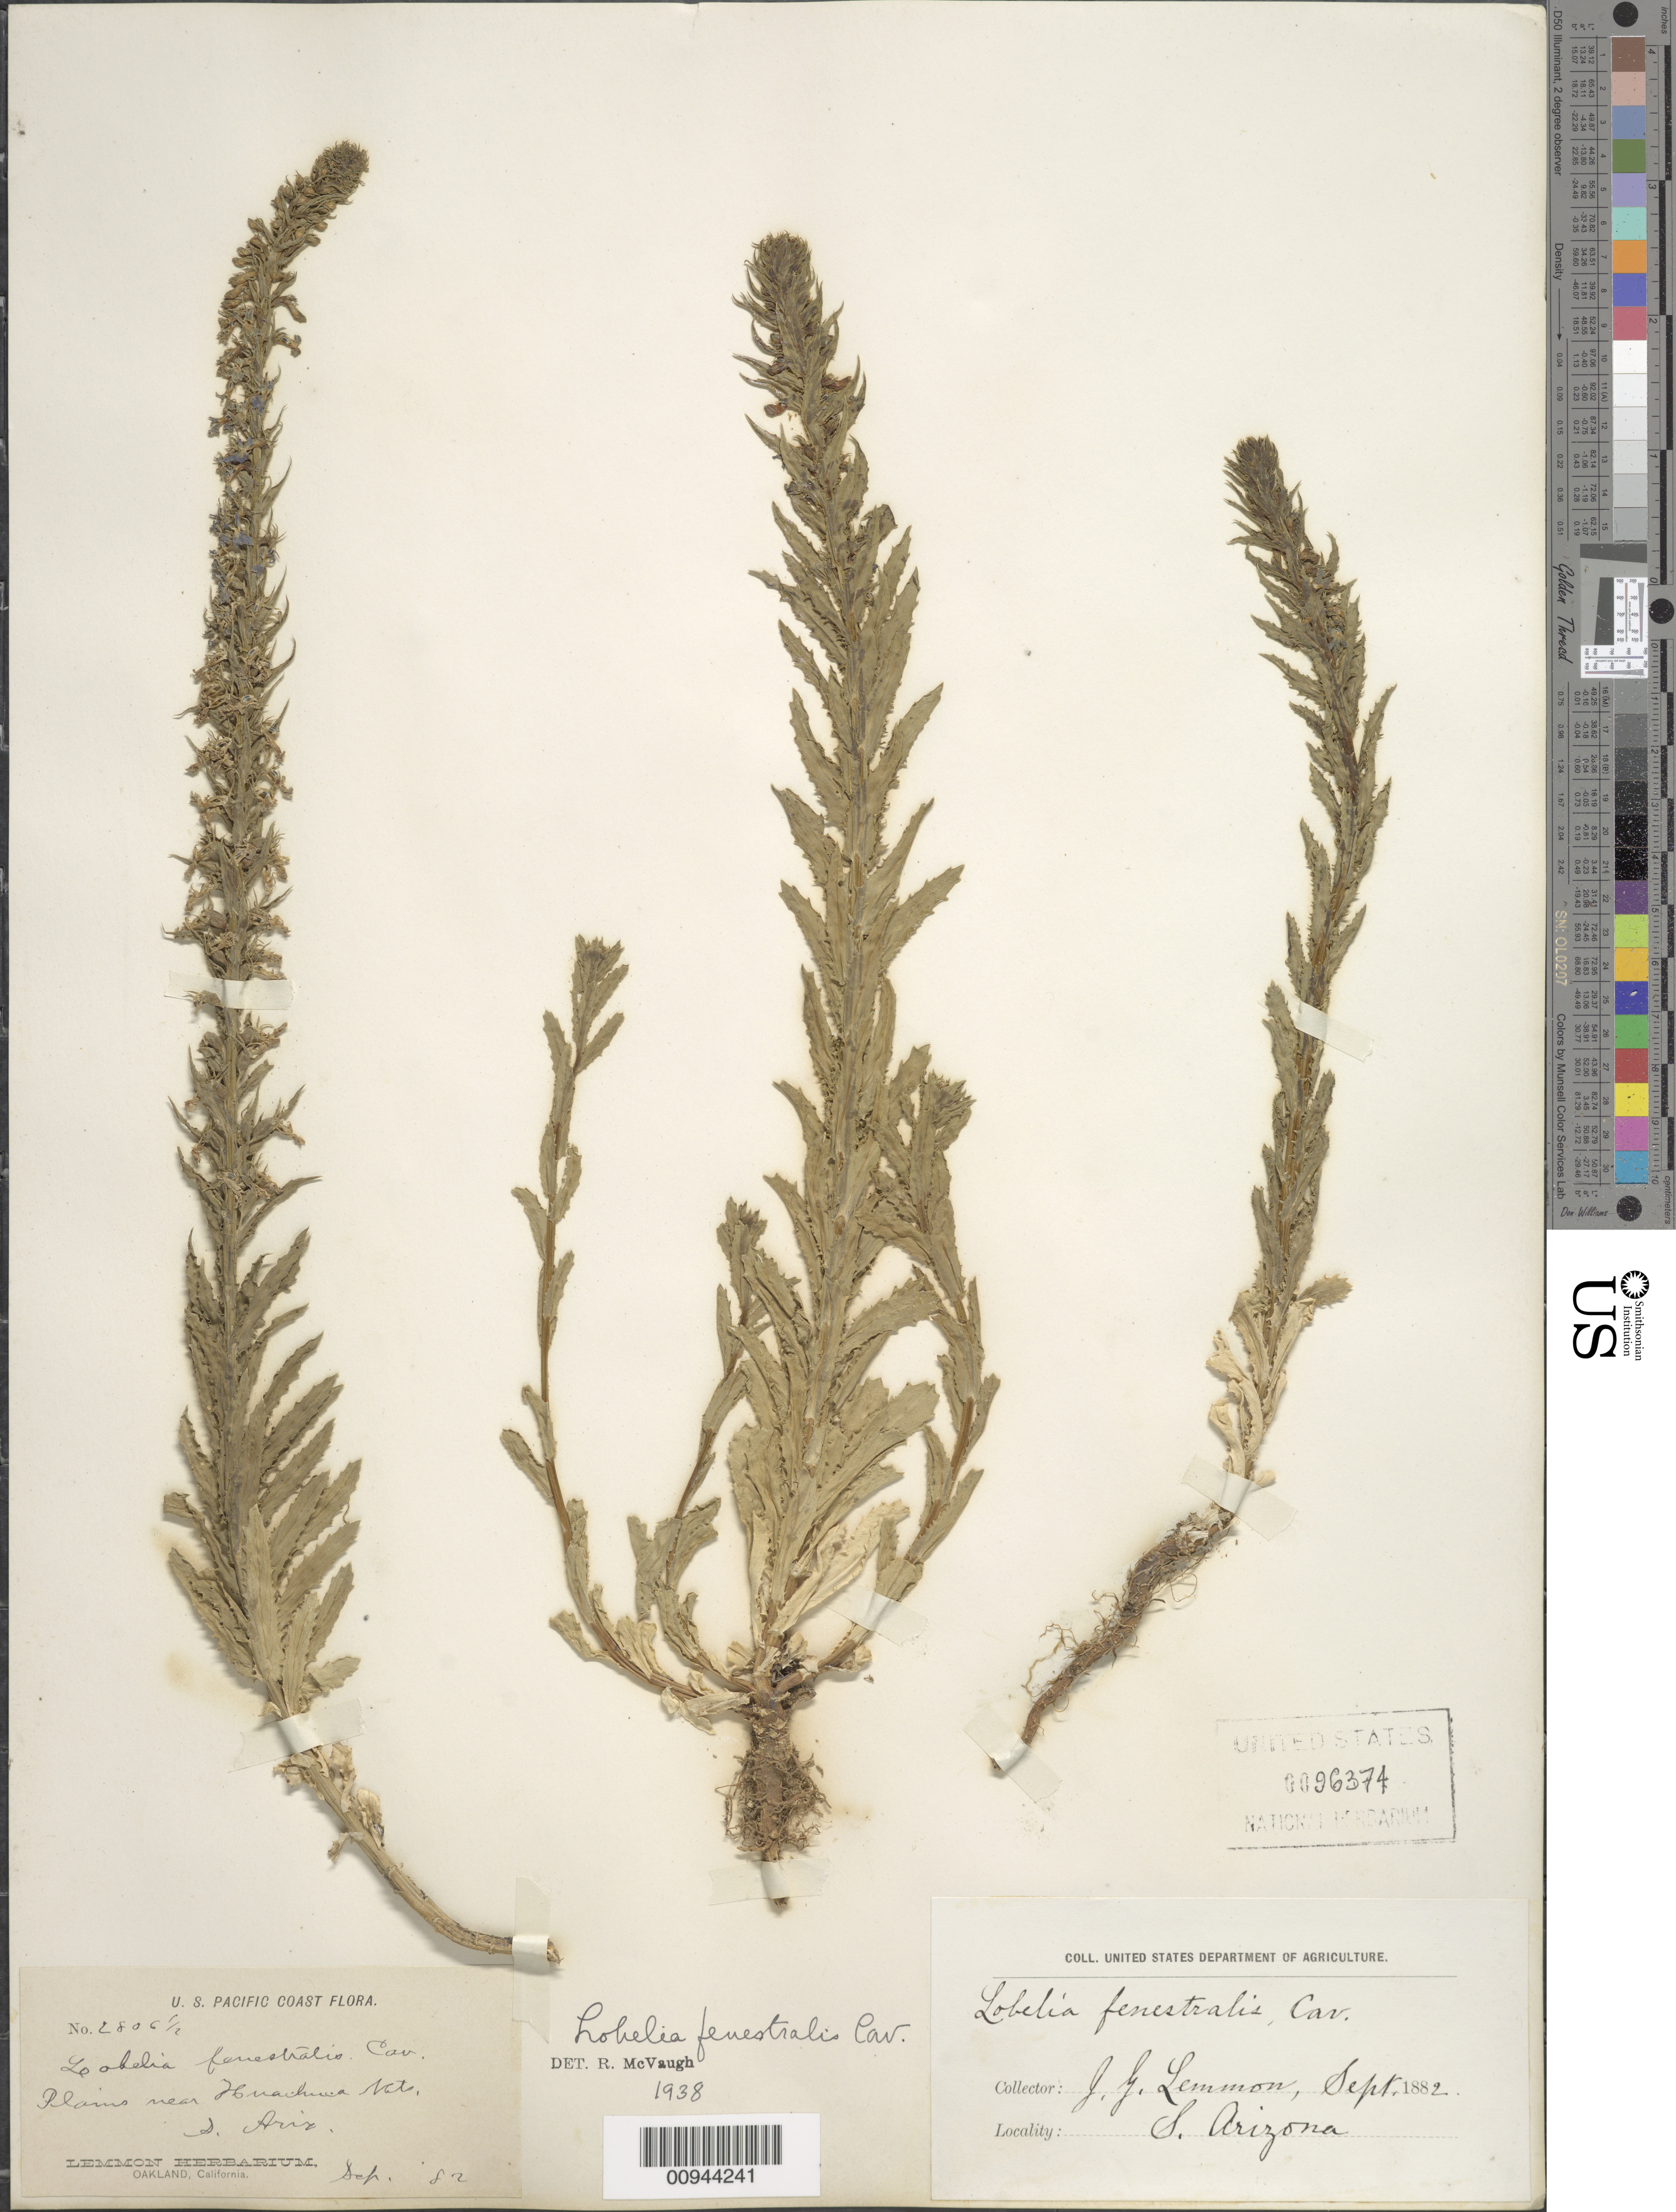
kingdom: Plantae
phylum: Tracheophyta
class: Magnoliopsida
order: Asterales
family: Campanulaceae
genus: Lobelia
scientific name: Lobelia fenestralis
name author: Cav.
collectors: J. G. Lemmon & J. Lemmon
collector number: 2806.5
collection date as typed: Sep 1882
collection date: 1882-09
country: United States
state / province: Arizona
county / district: Cochise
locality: Huachuca Mts.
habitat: plains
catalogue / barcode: US 96374